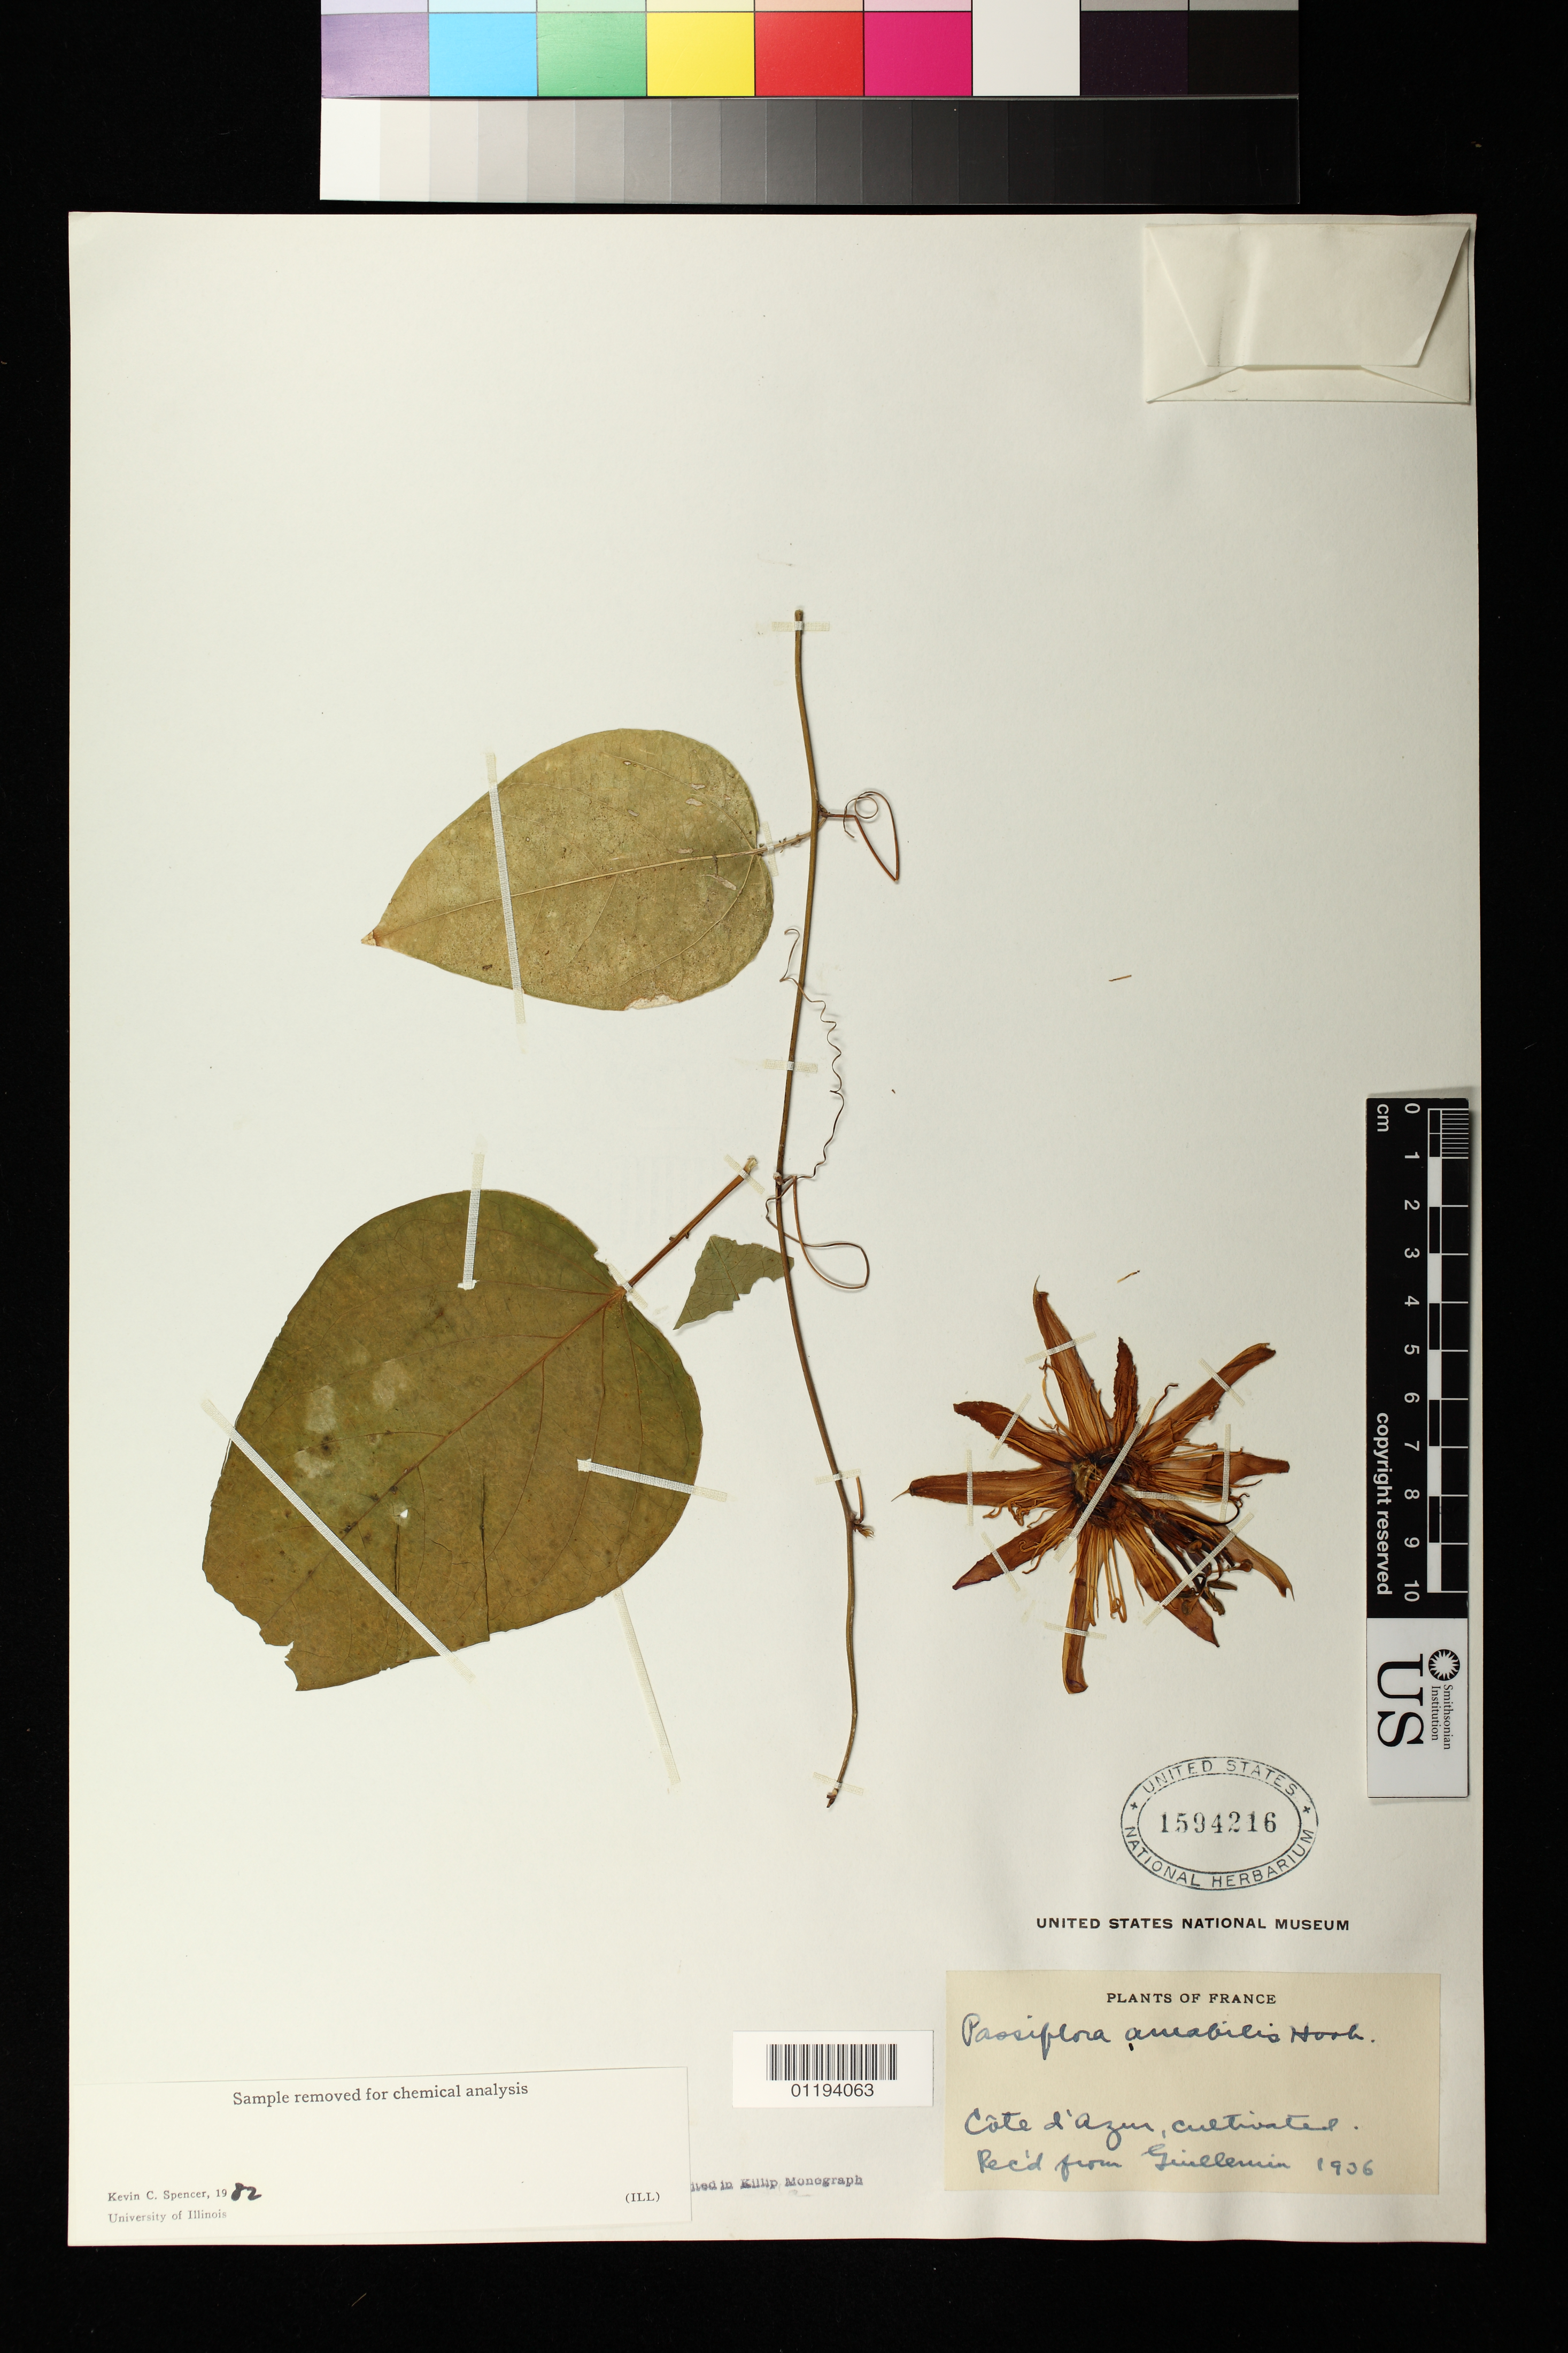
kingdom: Plantae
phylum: Tracheophyta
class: Magnoliopsida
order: Malpighiales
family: Passifloraceae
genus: Passiflora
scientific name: Passiflora amabilis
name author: Hort. ex Mart.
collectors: Guillemin, --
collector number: n.s.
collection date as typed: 1936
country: France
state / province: Provence-Alpes-Côte d'Azur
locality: Cote d'Azure, cultivated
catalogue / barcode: US 1594216